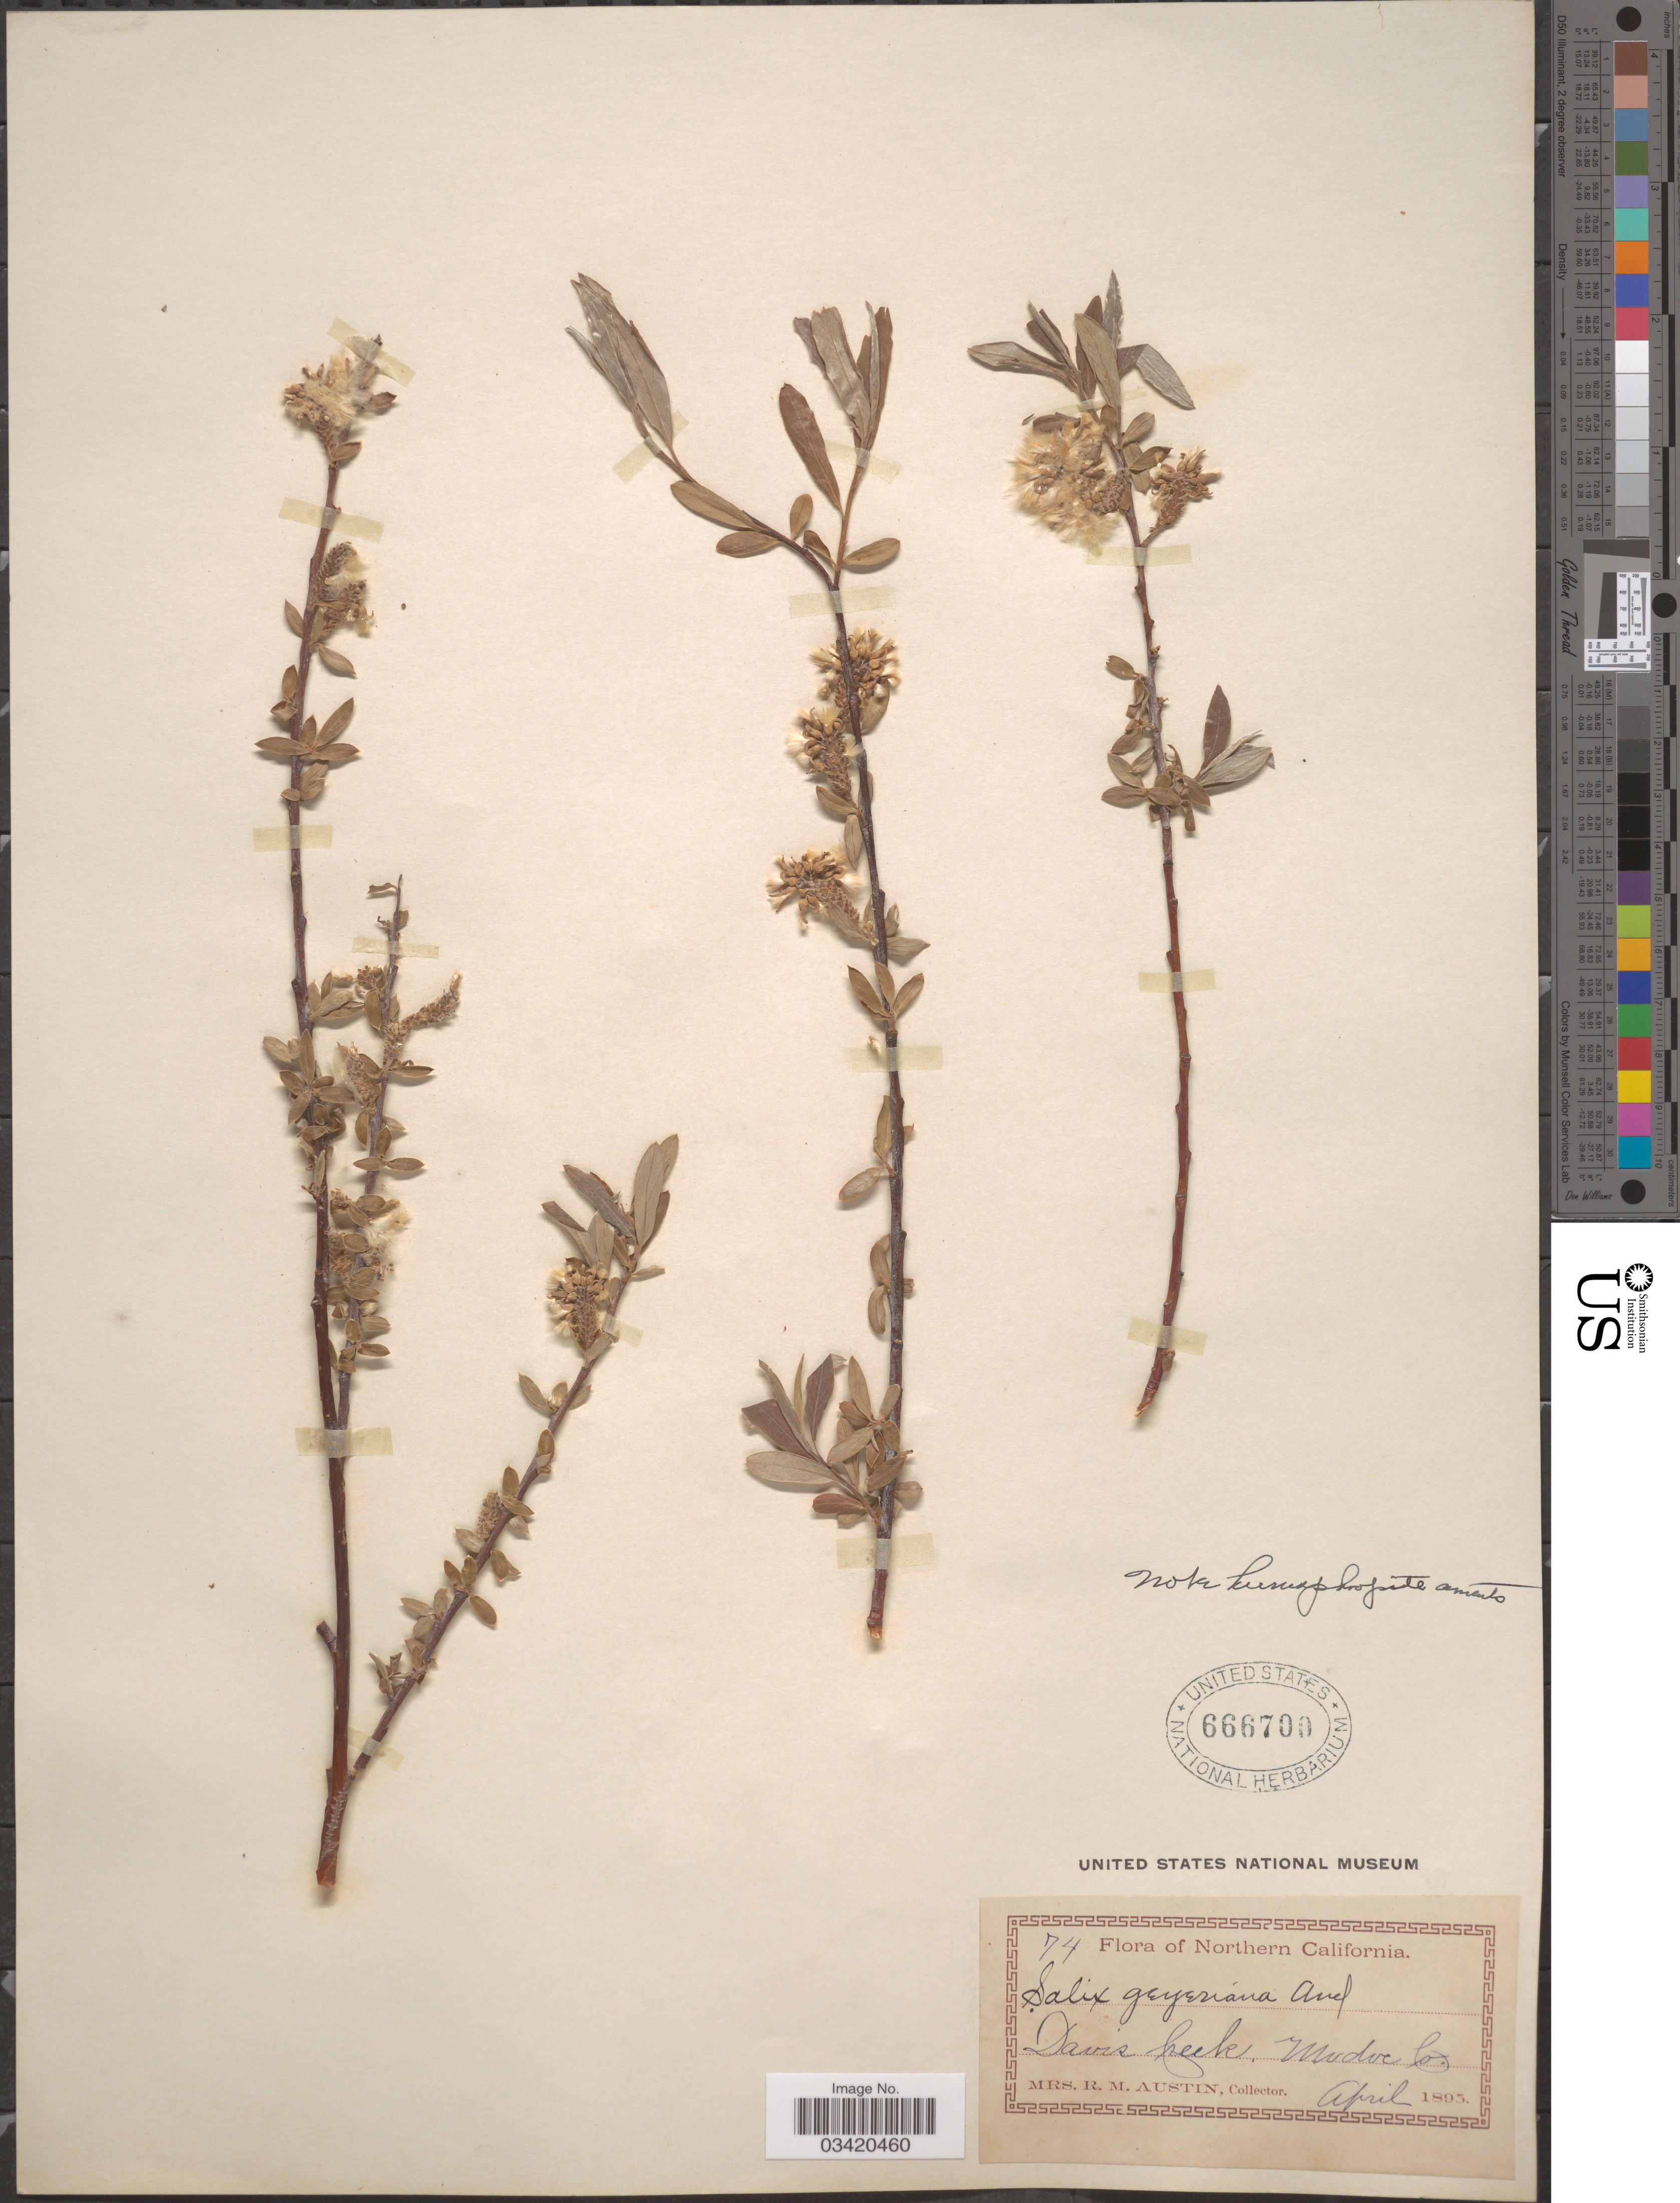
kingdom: Plantae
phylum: Tracheophyta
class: Magnoliopsida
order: Malpighiales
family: Salicaceae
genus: Salix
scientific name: Salix geyeriana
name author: Andersson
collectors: R. Austin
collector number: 74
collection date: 1895-04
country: United States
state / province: California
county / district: Modoc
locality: Northern California. Davis Creek. Modoc Co.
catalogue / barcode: US 666700